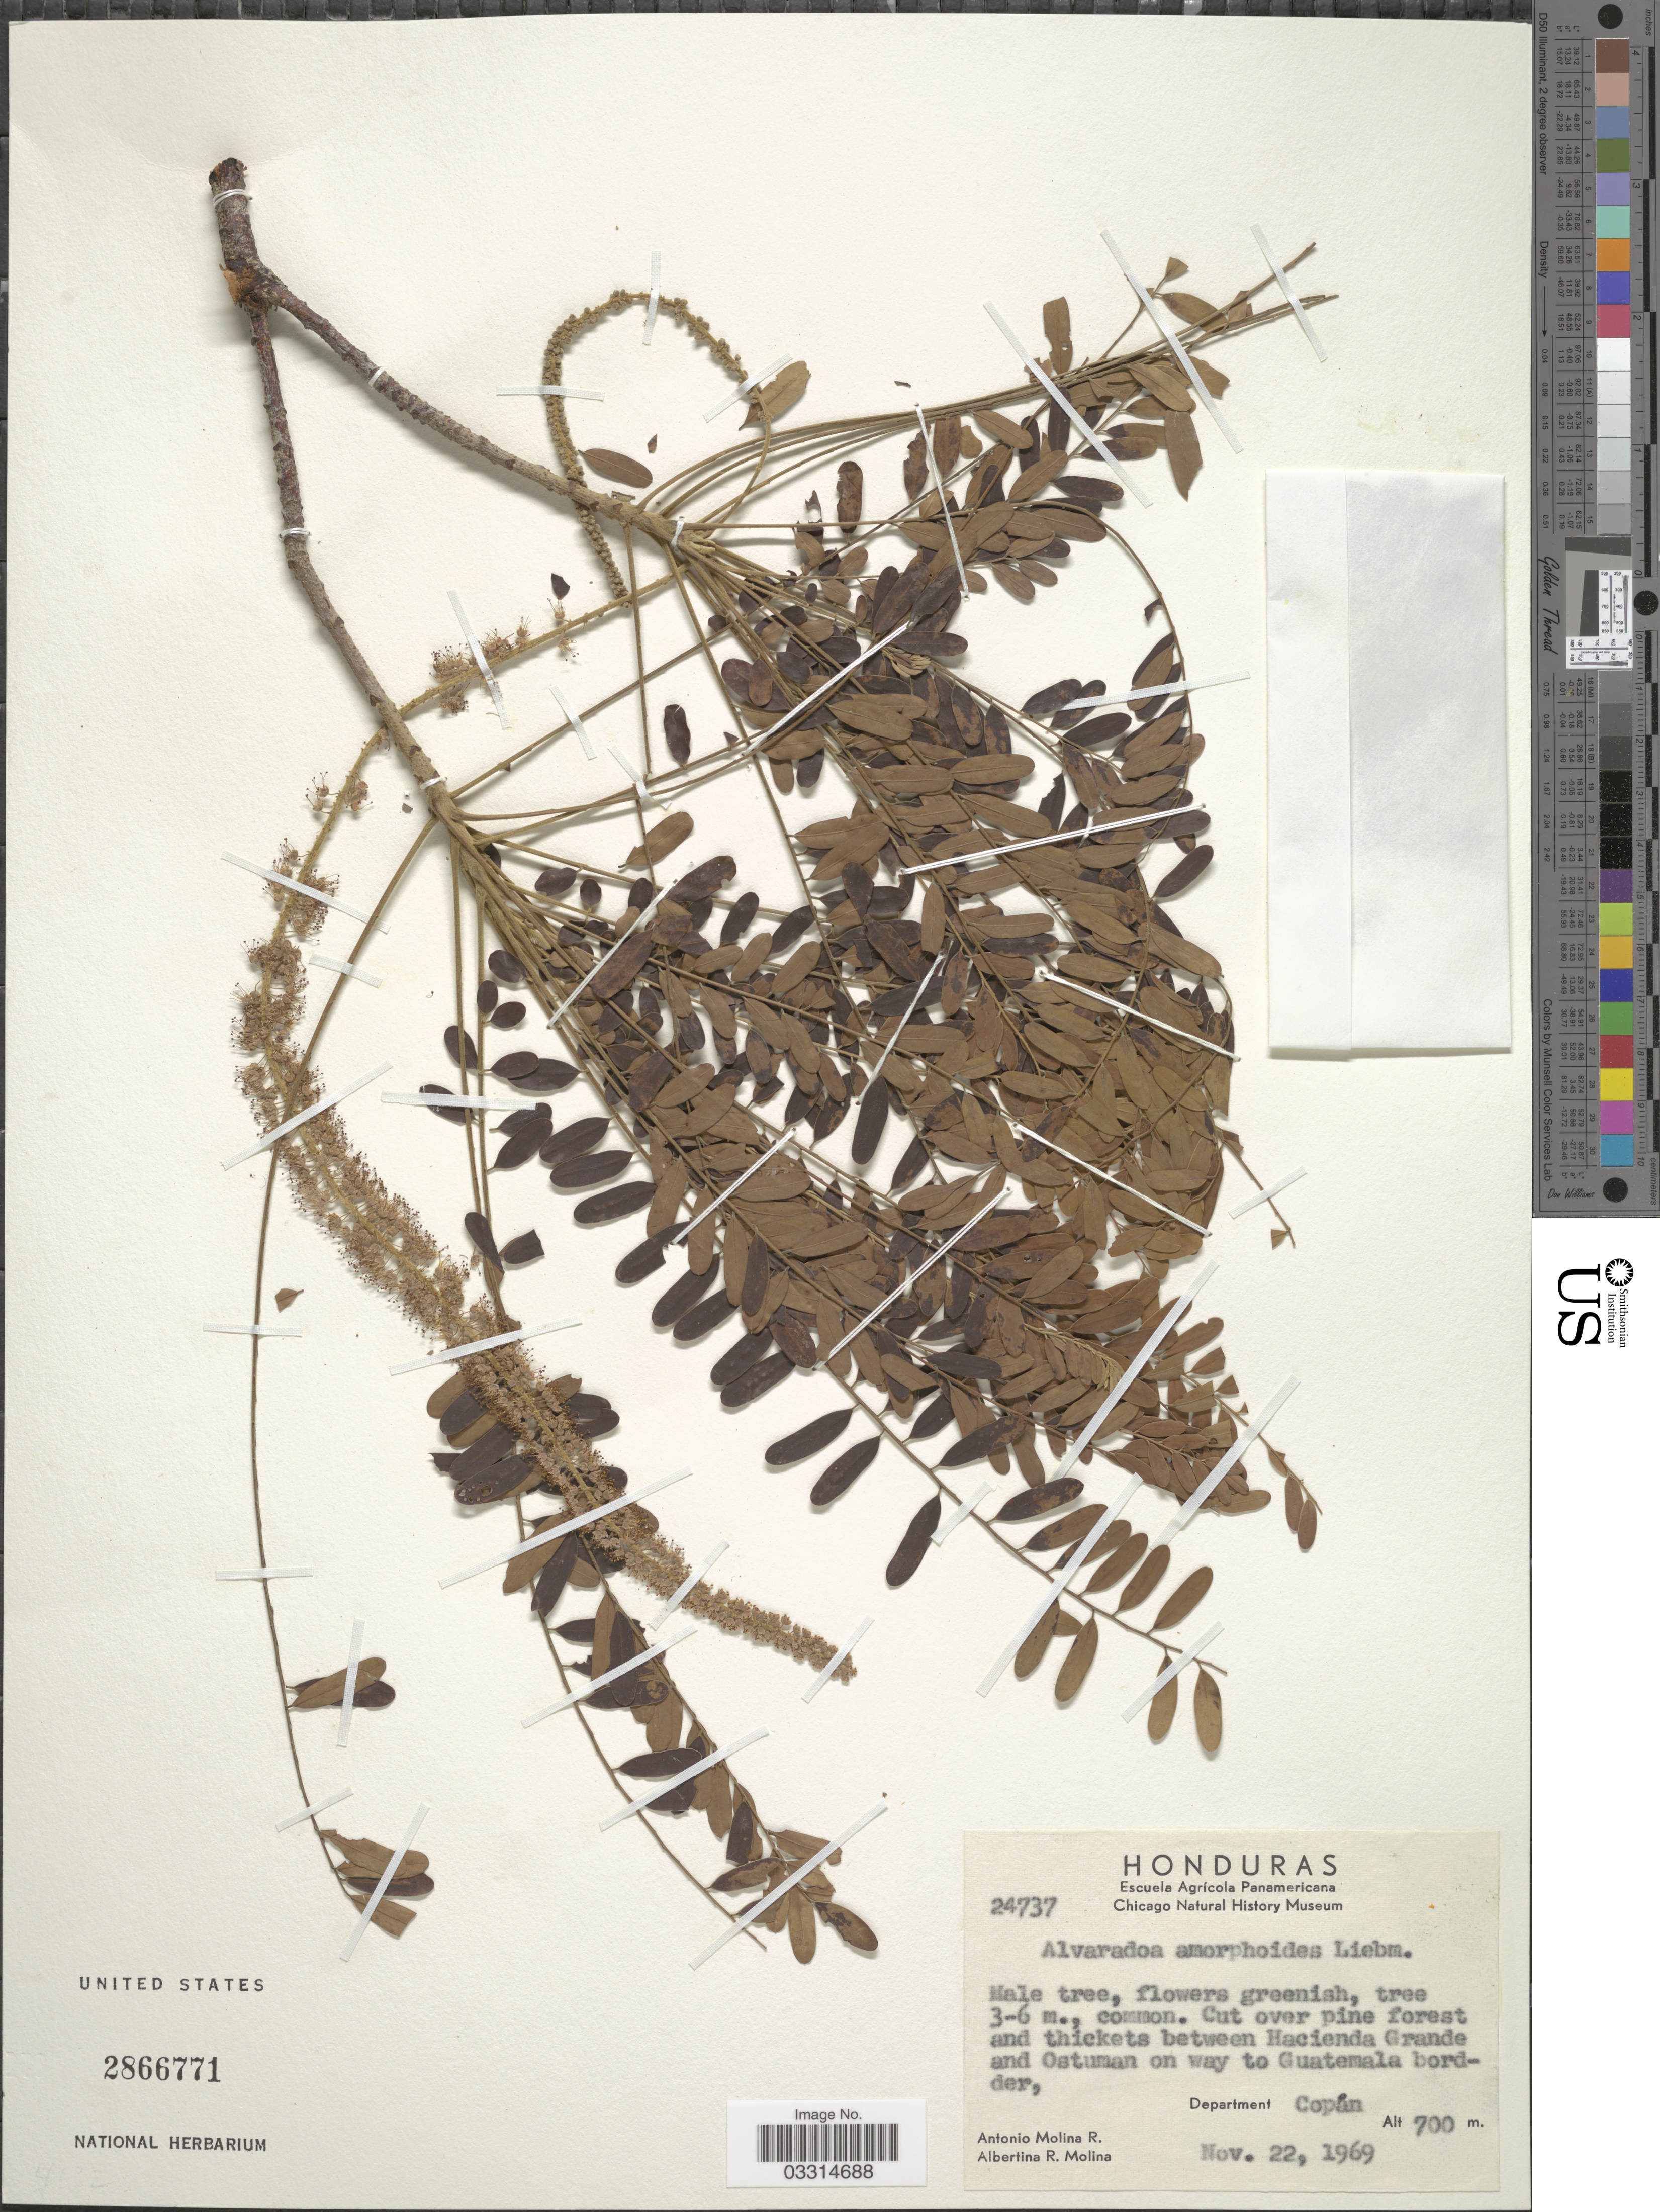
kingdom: Plantae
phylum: Tracheophyta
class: Magnoliopsida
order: Picramniales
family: Picramniaceae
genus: Alvaradoa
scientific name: Alvaradoa amorphoides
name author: Liebm.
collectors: A. Molina R. & A. R. Molina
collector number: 24737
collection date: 1969-11-22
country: Honduras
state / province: Copán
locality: Cut over pine forest and thickets between Hacienda Grande and Ostuman on way to Guatemala border, Department Copán.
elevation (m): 700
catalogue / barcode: US 2866771